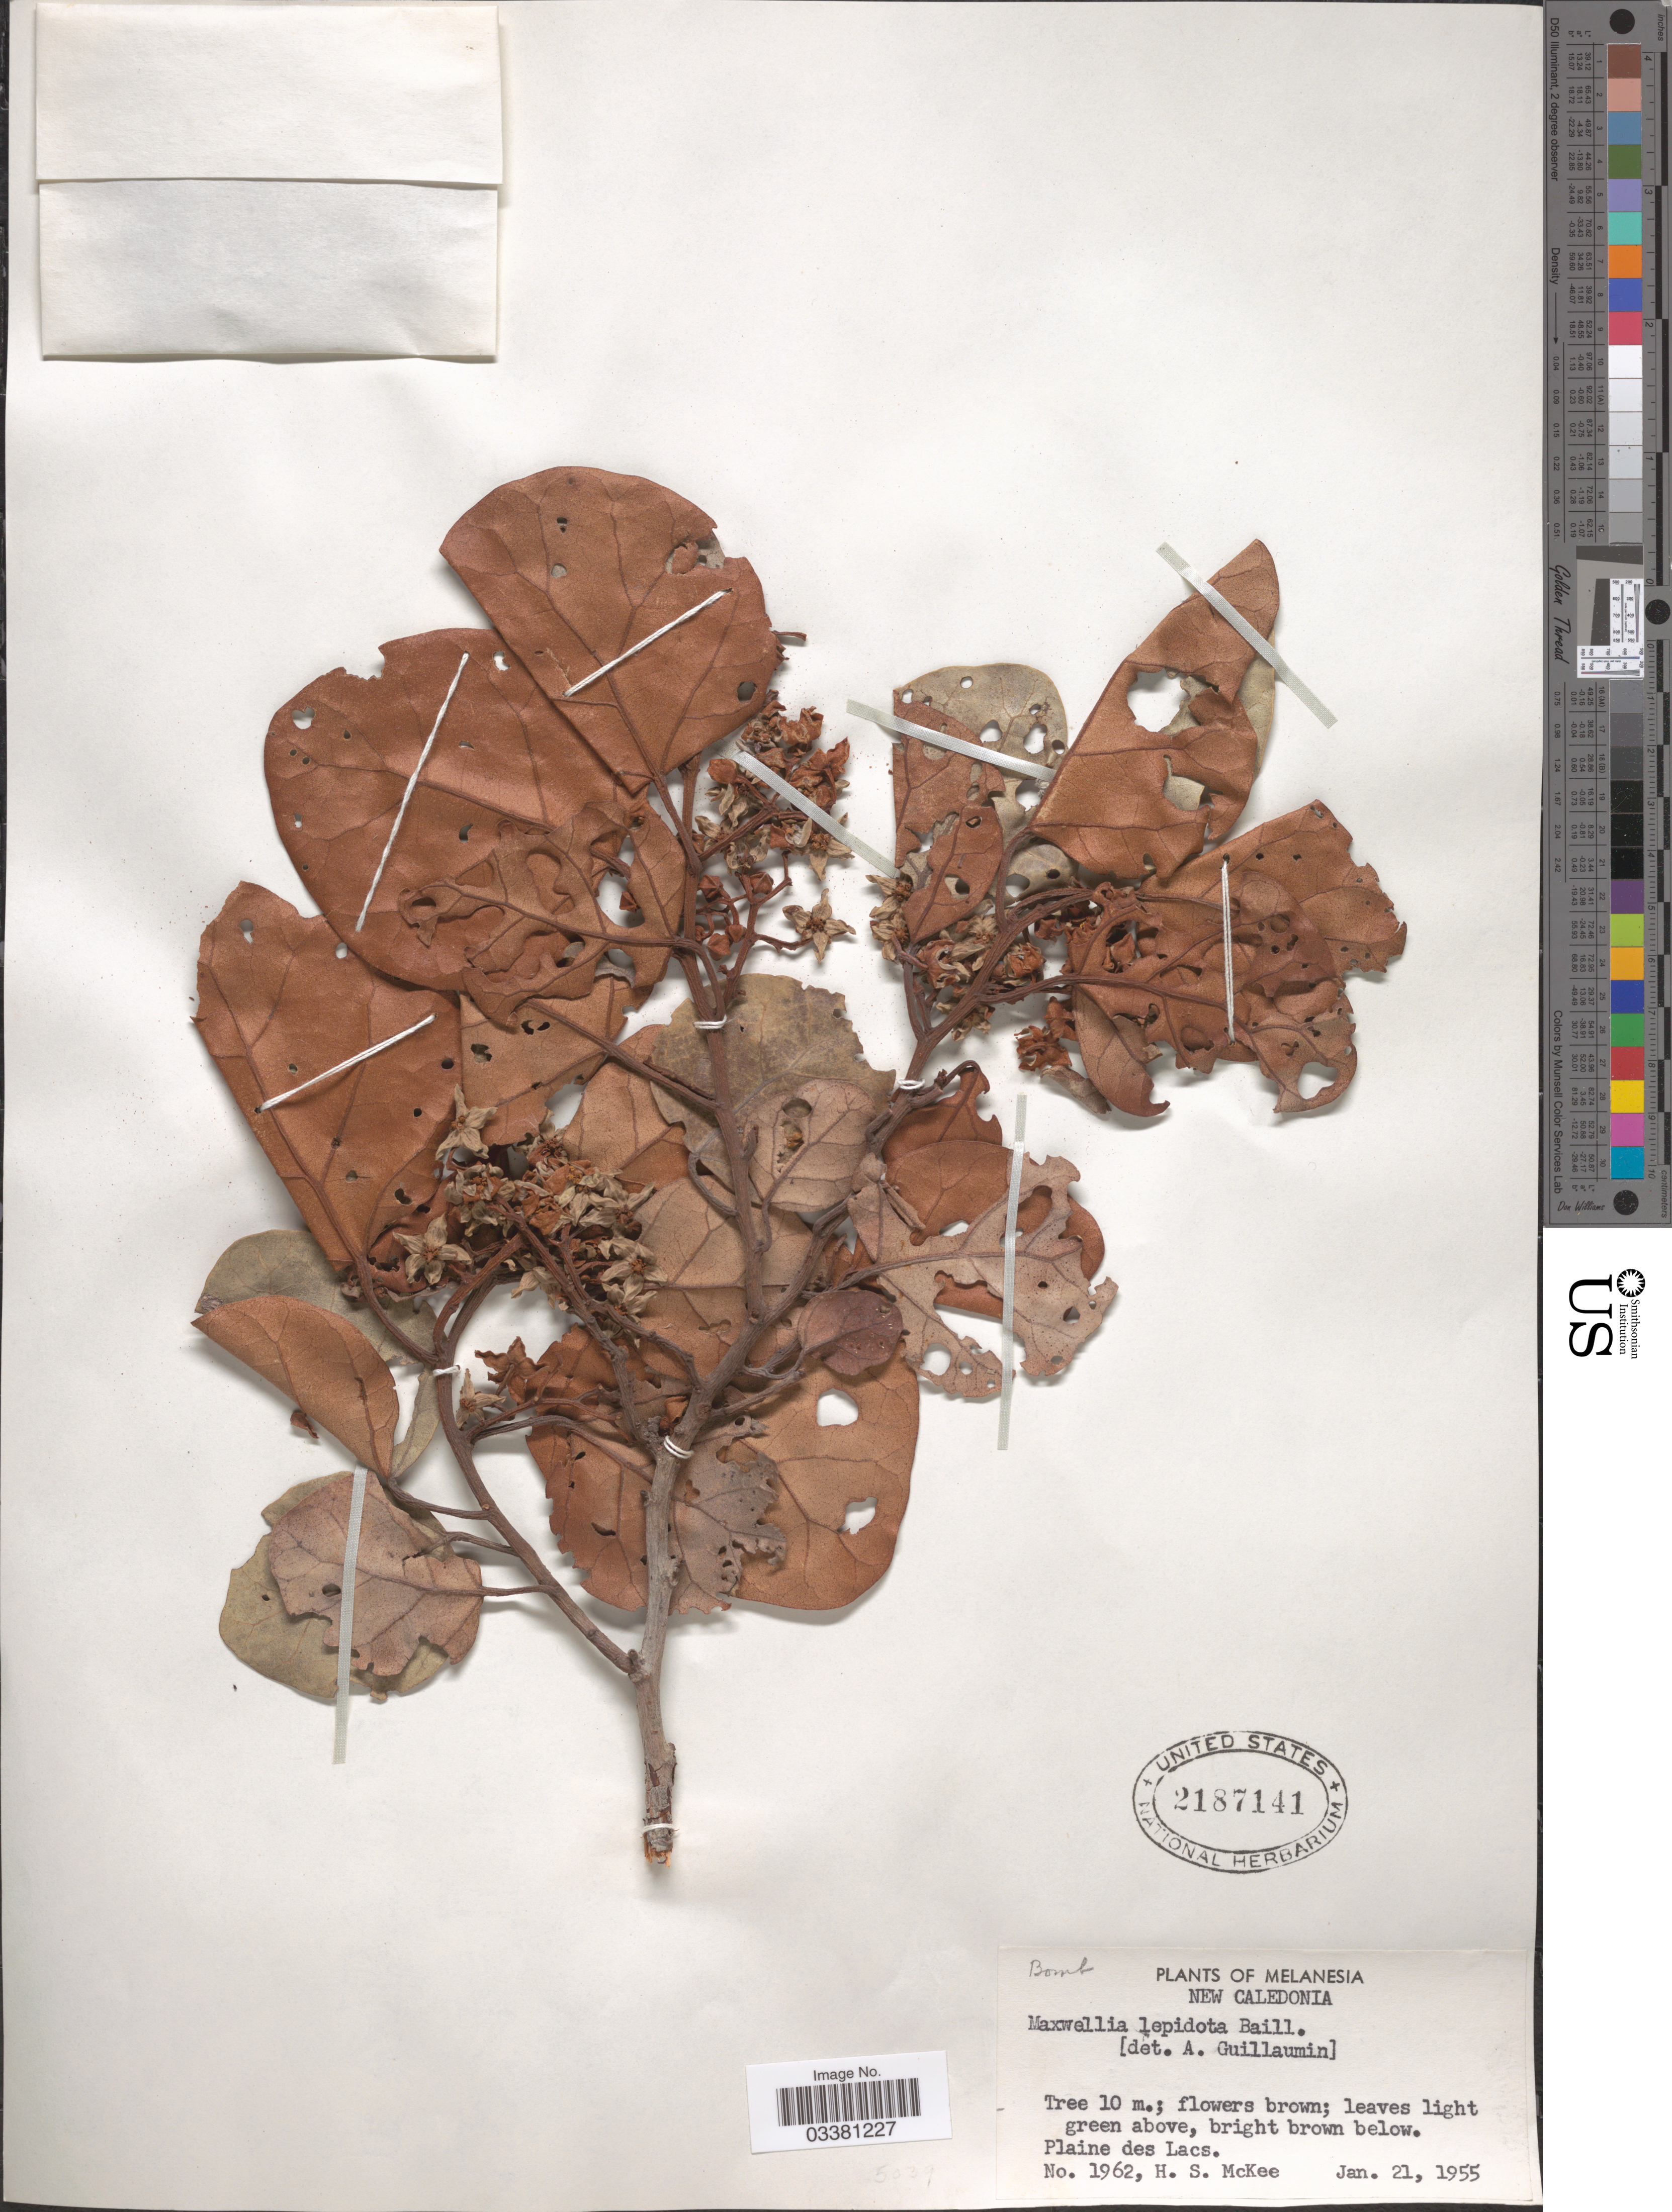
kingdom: Plantae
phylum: Tracheophyta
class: Magnoliopsida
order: Malvales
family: Malvaceae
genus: Maxwellia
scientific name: Maxwellia lepidota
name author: Baill.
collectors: H. S. McKee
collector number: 1962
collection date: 1955-01-21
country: New Caledonia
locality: Melanesia. Plaine des Lacs.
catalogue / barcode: US 2187141